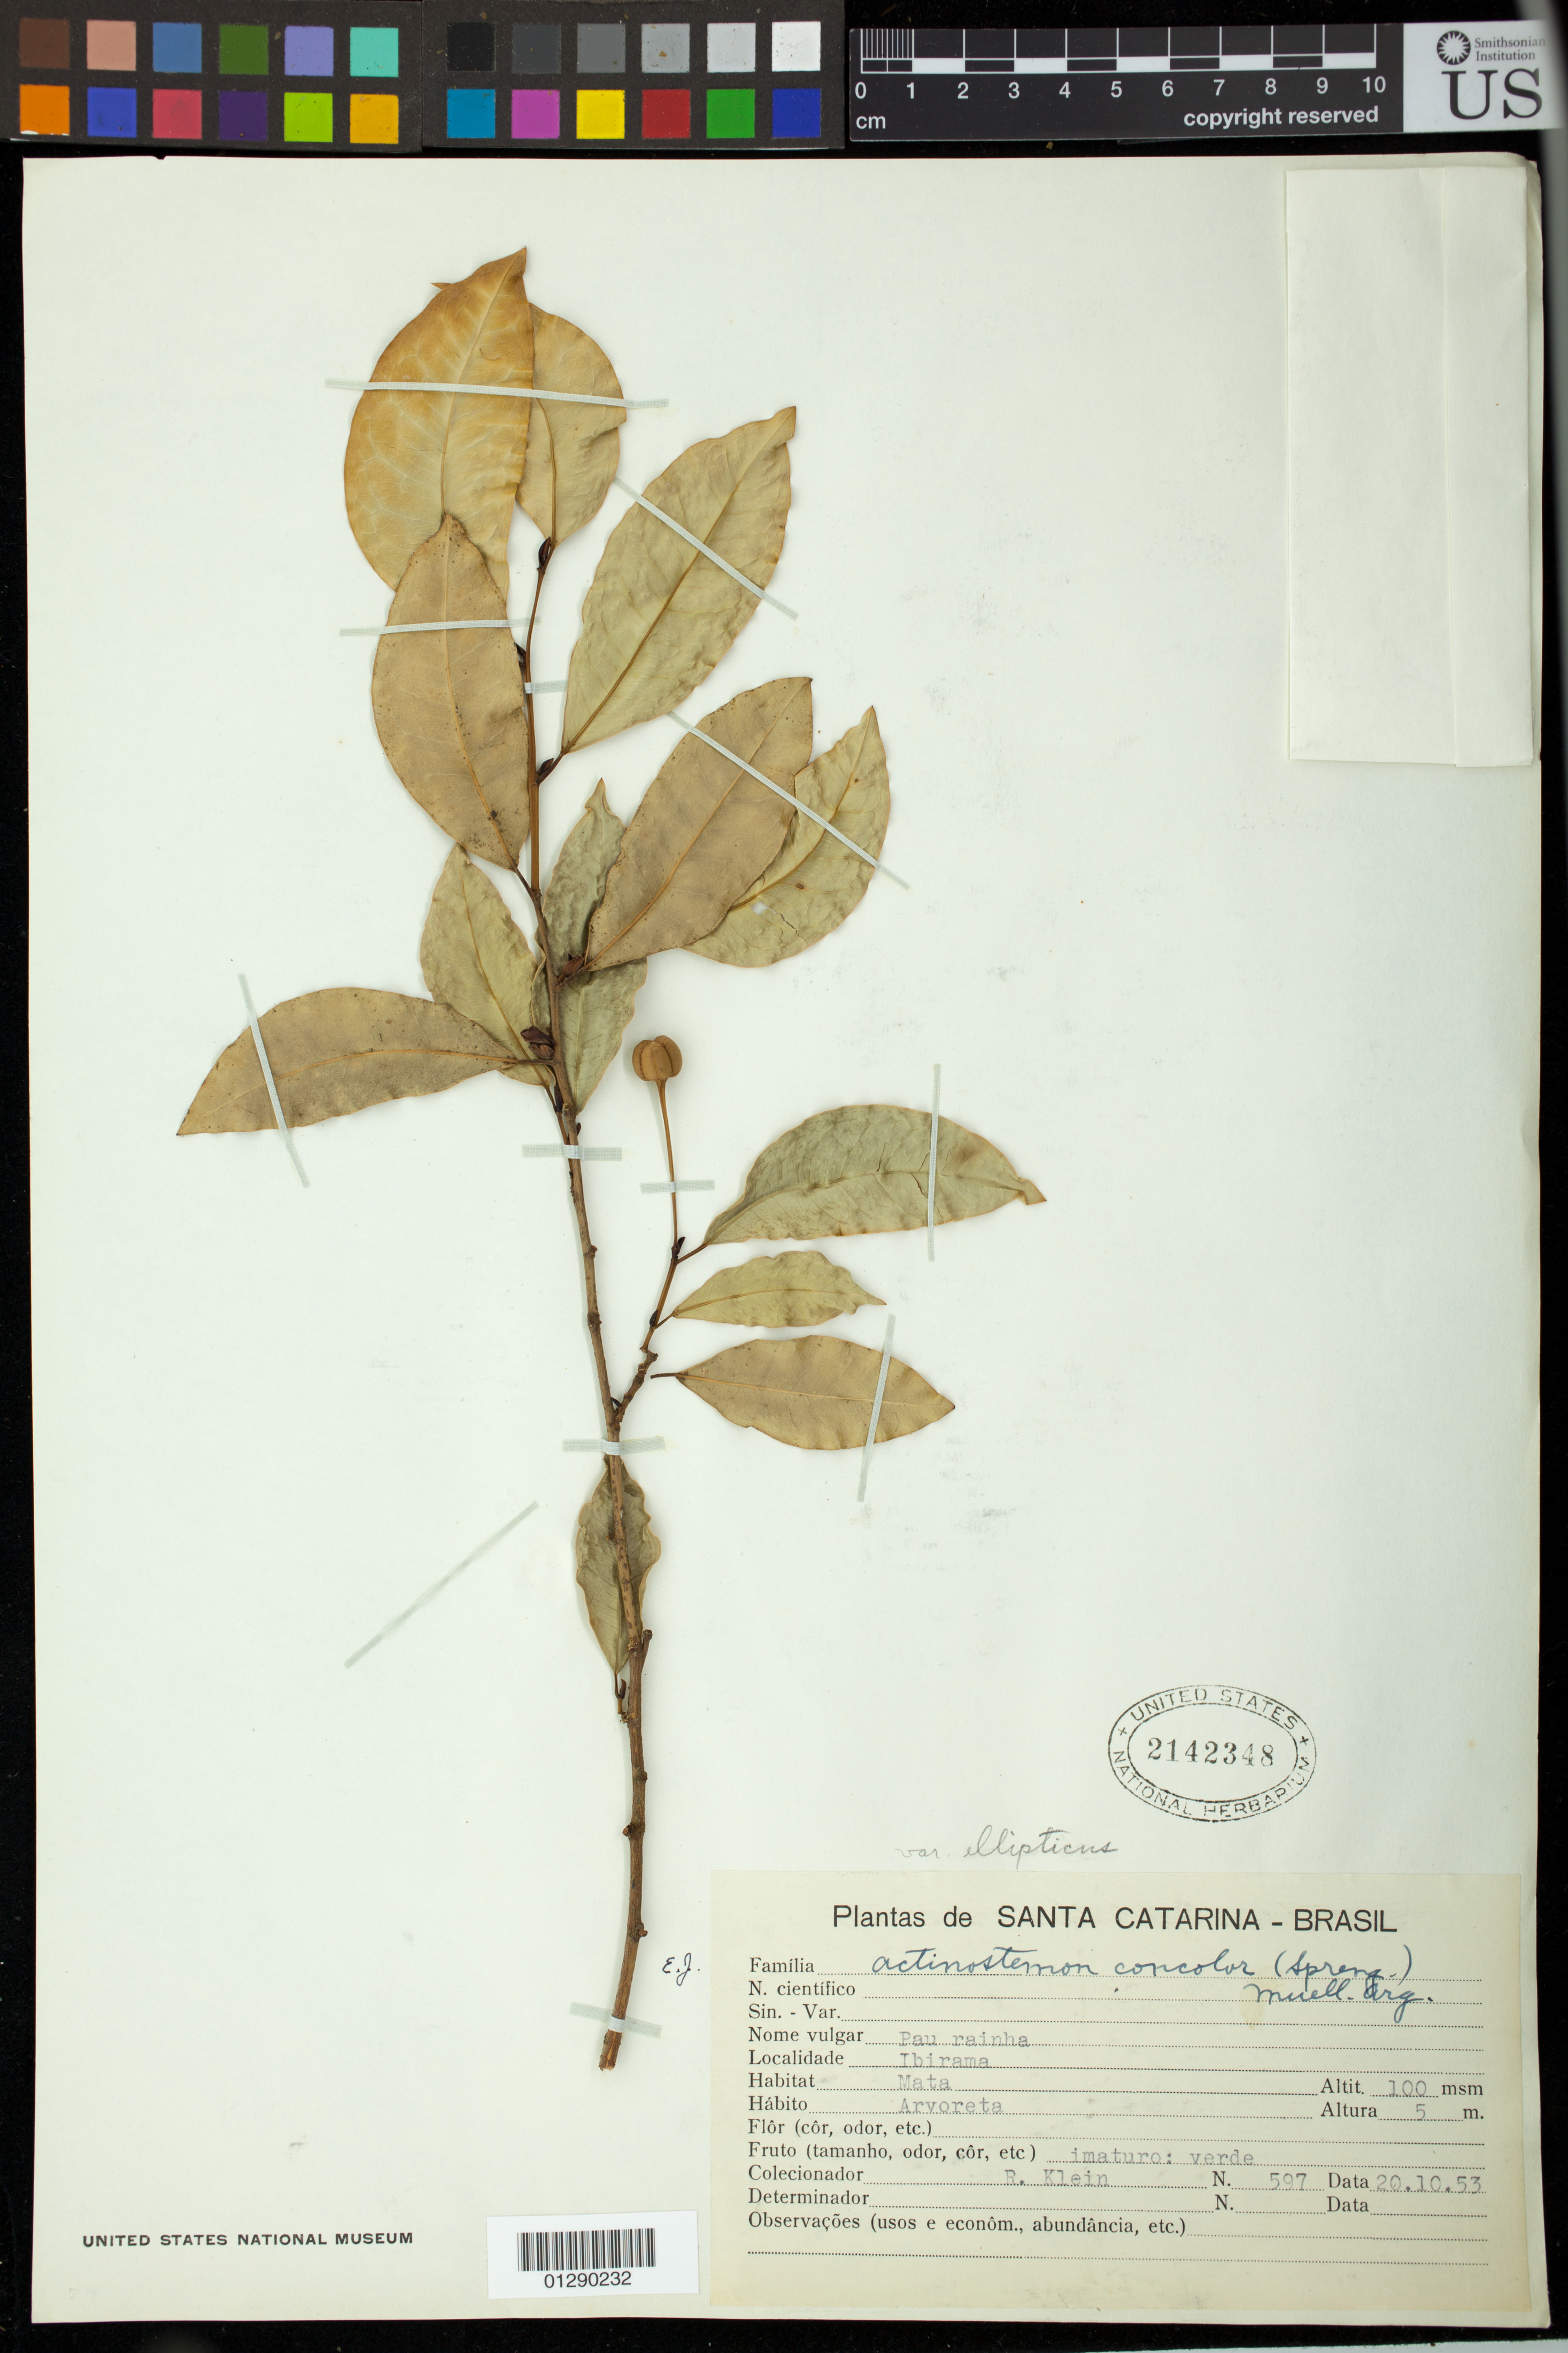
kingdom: Plantae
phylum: Tracheophyta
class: Magnoliopsida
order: Malpighiales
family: Euphorbiaceae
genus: Actinostemon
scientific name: Actinostemon concolor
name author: (Spreng.) Müll. Arg.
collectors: R. M. Klein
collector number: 597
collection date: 1953-10-20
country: Brazil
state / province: Santa Catarina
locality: Ibirama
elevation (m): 100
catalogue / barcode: US 2142348